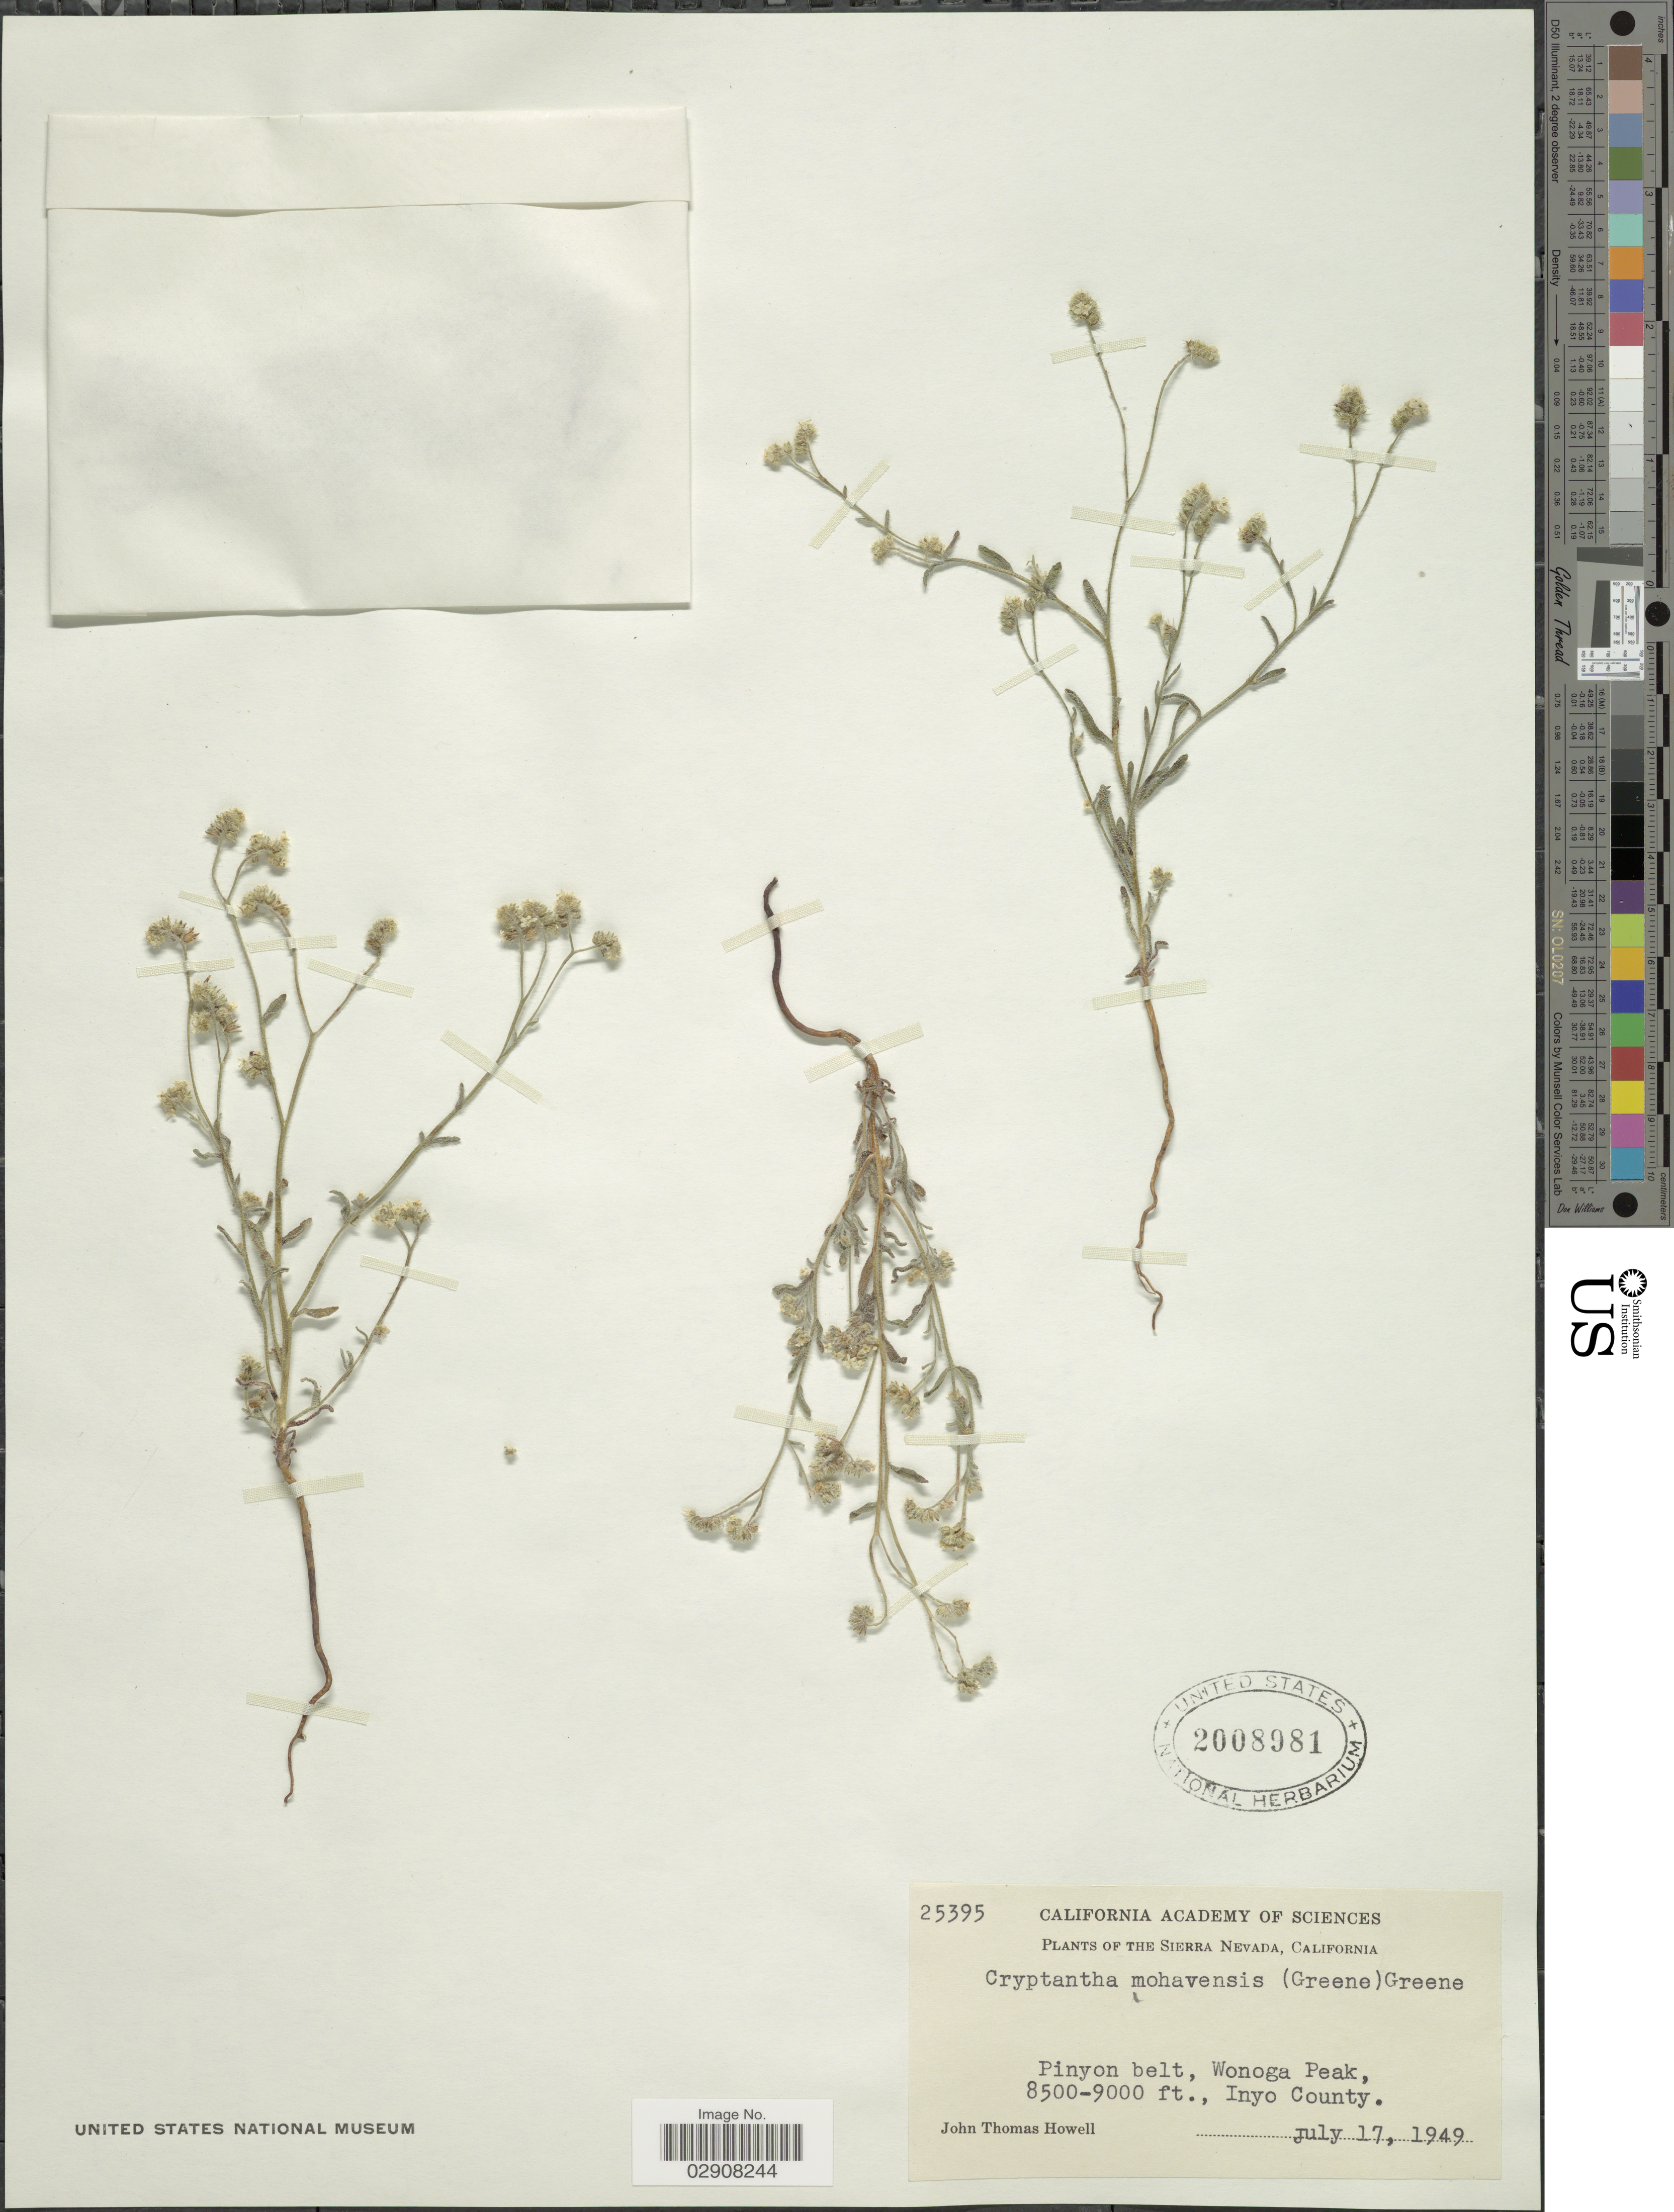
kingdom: Plantae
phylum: Tracheophyta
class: Magnoliopsida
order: Boraginales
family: Boraginaceae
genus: Cryptantha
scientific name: Cryptantha mohavensis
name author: (S.W. Greene) S.W. Greene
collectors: J. T. Howell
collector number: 25395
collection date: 1949-07-17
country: United States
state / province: California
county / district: Inyo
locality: Sierra Nevada. Pinyon belt, Wonoga Peak, Inyo County.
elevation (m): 2591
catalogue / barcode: US 2008981